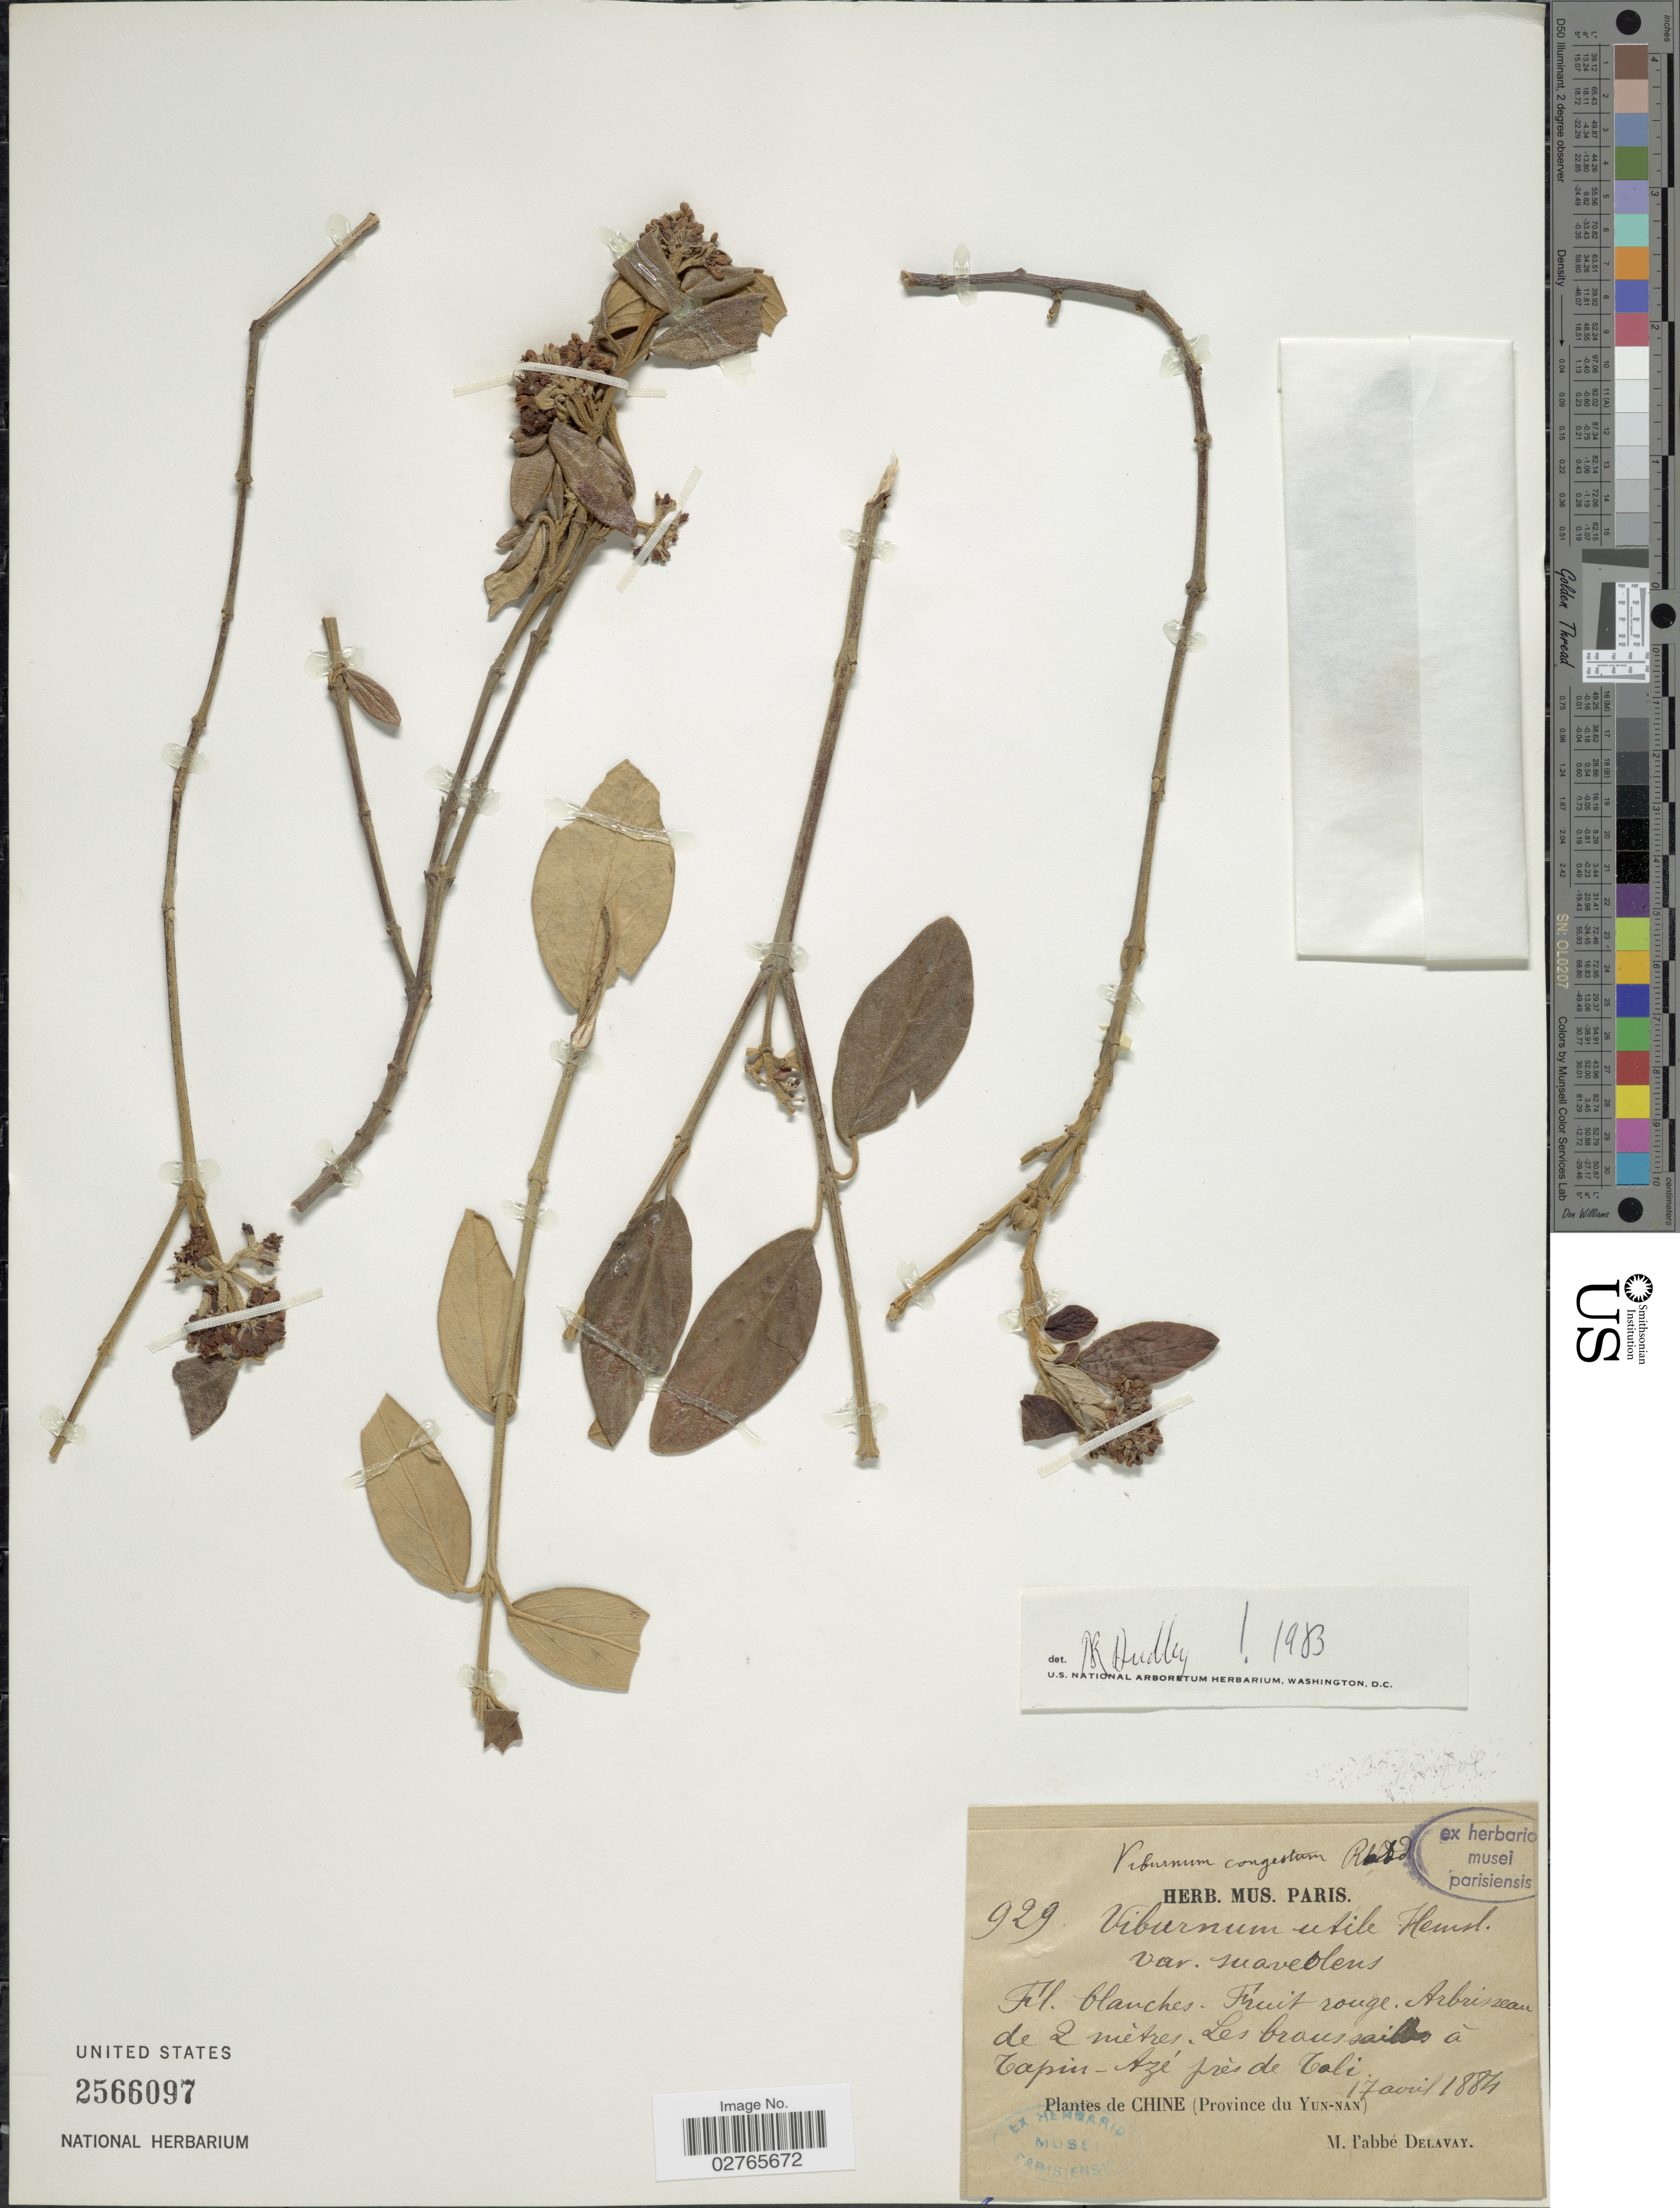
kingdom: Plantae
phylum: Tracheophyta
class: Magnoliopsida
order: Dipsacales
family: Viburnaceae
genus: Viburnum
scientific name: Viburnum congestum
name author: Rehder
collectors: P. Delavay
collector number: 929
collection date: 1884-04-17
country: China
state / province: Yunnan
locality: Tapin-Azé près de Tali. [interpreted] (Province du Yun-nan).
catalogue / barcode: US 2566097